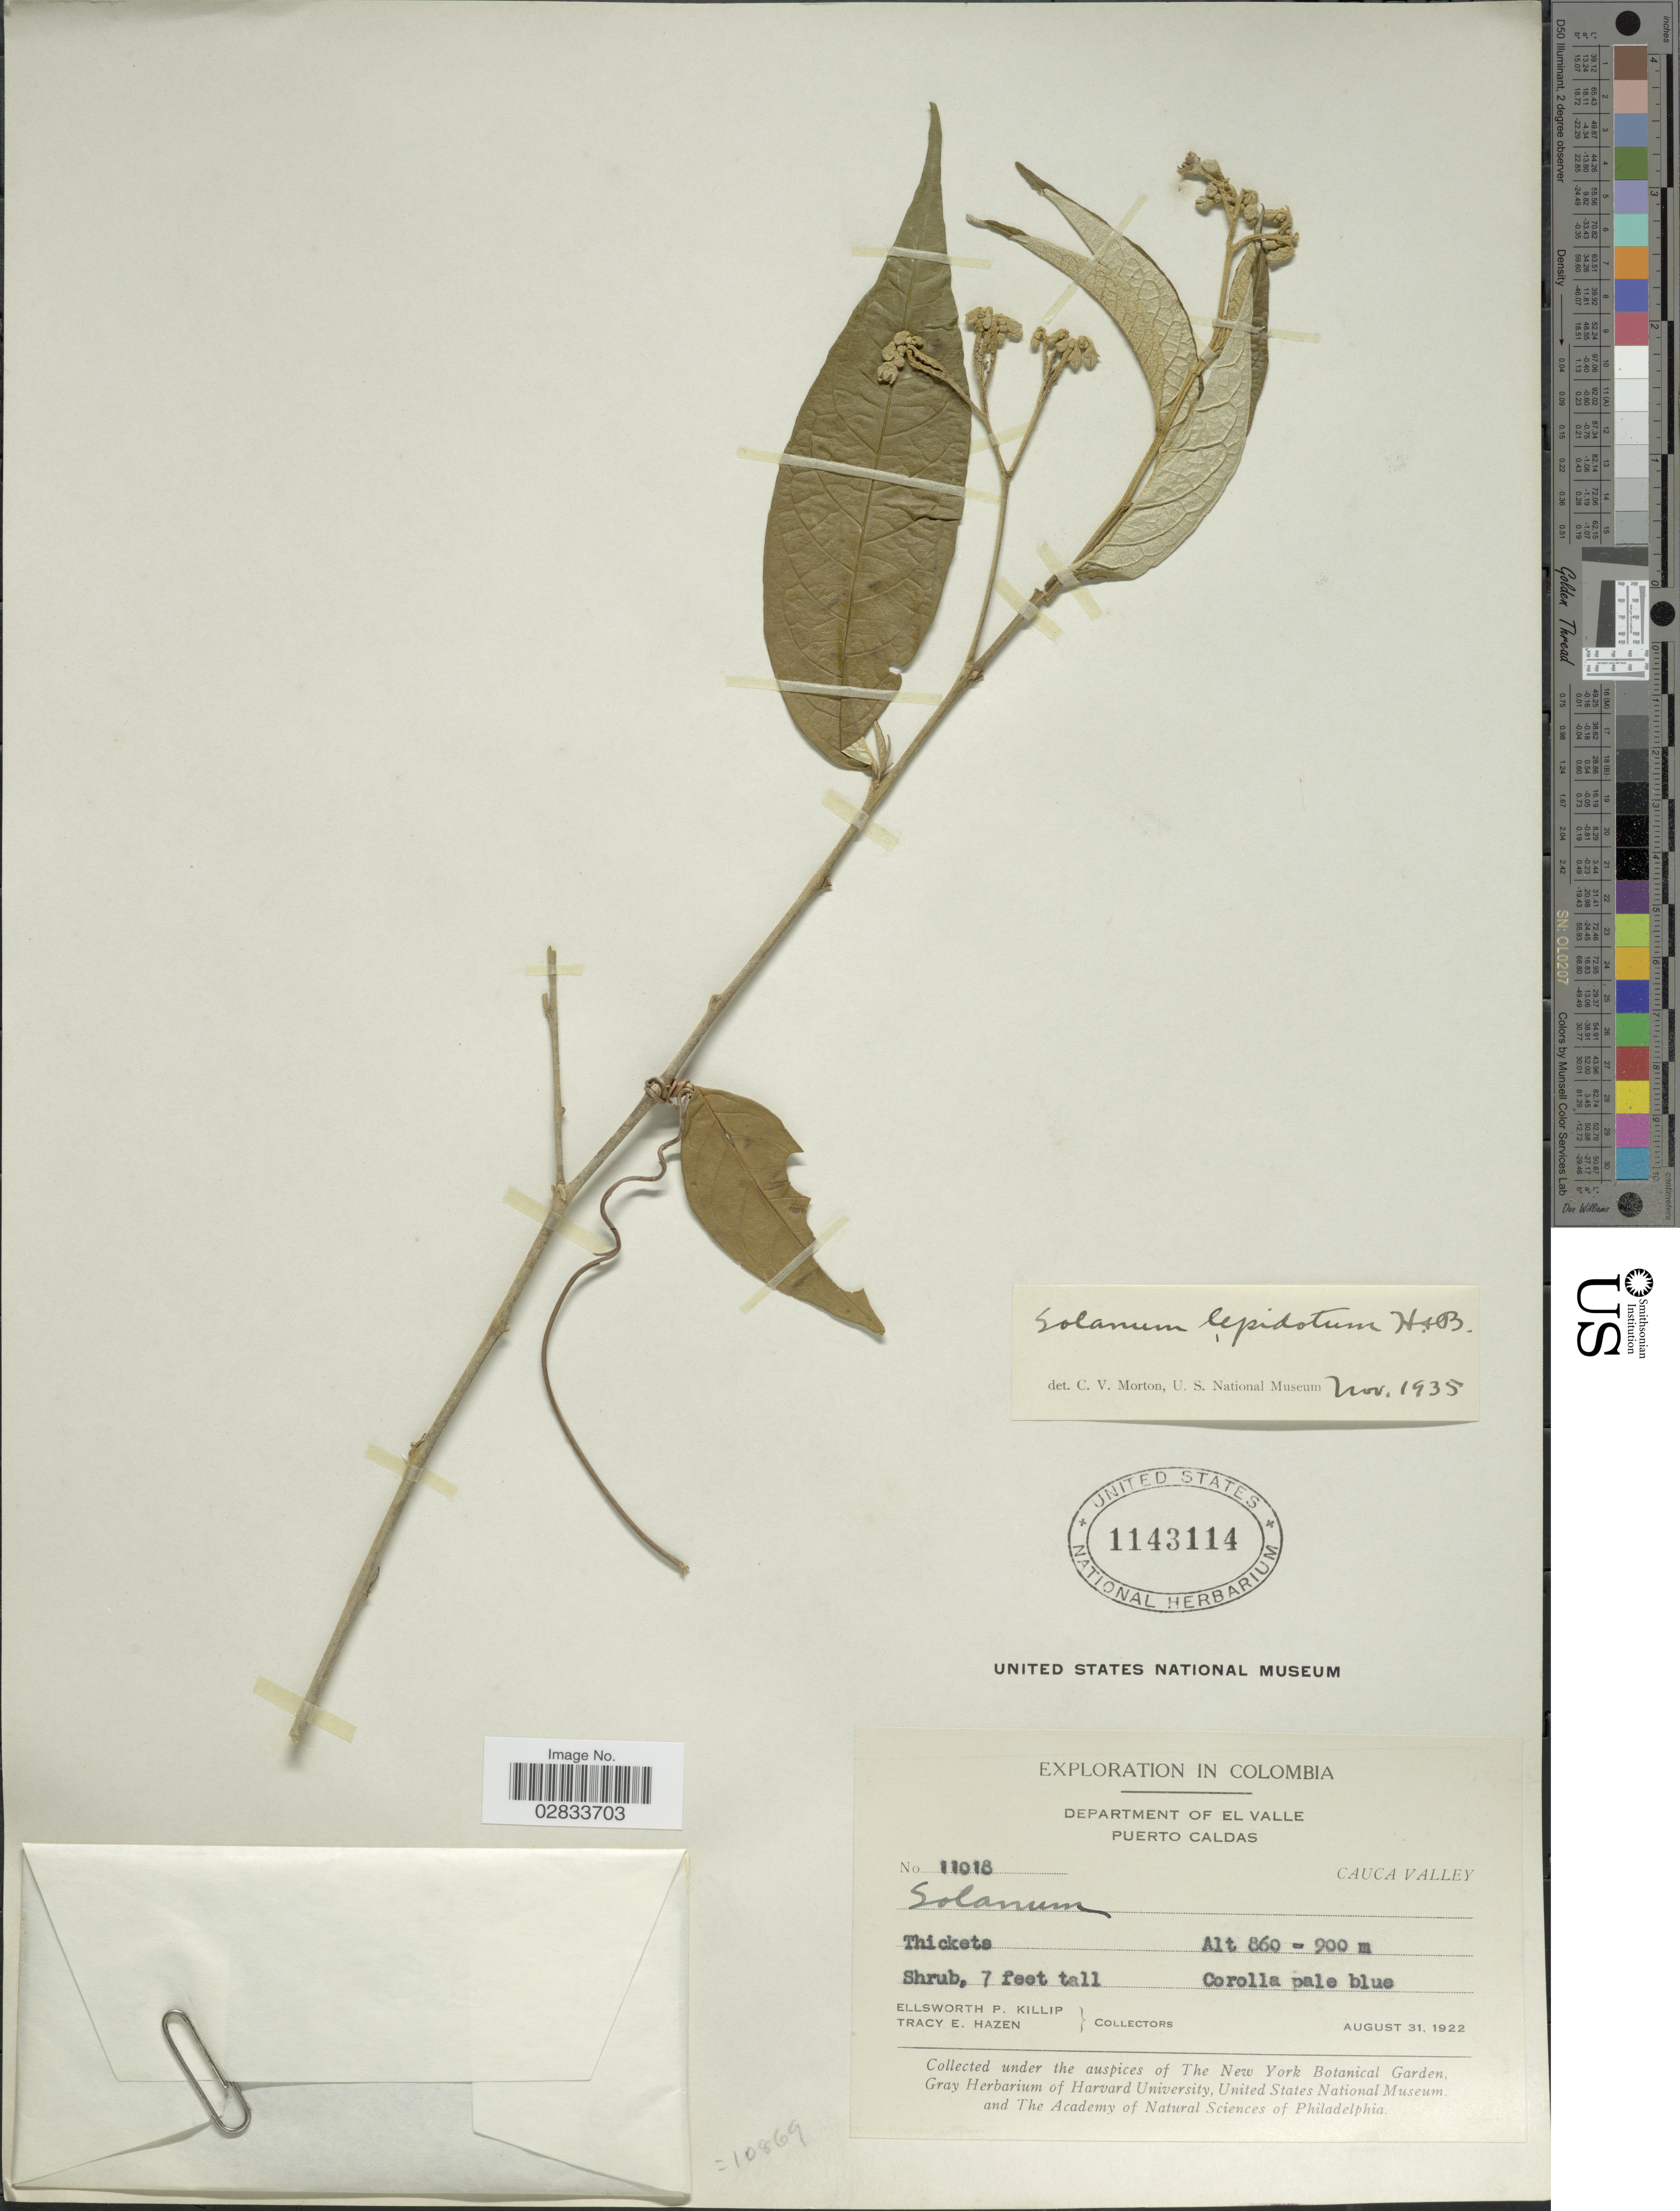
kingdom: Plantae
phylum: Tracheophyta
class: Magnoliopsida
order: Solanales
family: Solanaceae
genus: Solanum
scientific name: Solanum lepidotum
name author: Humb. & Bonpl. ex Dunal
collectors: E. P. Killip & T. E. Hazen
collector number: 11018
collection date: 1922-08-31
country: Colombia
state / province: Valle del Cauca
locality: Department of El Valle, Puerto Caldas, Cauca Valley.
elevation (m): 860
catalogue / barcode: US 1143114